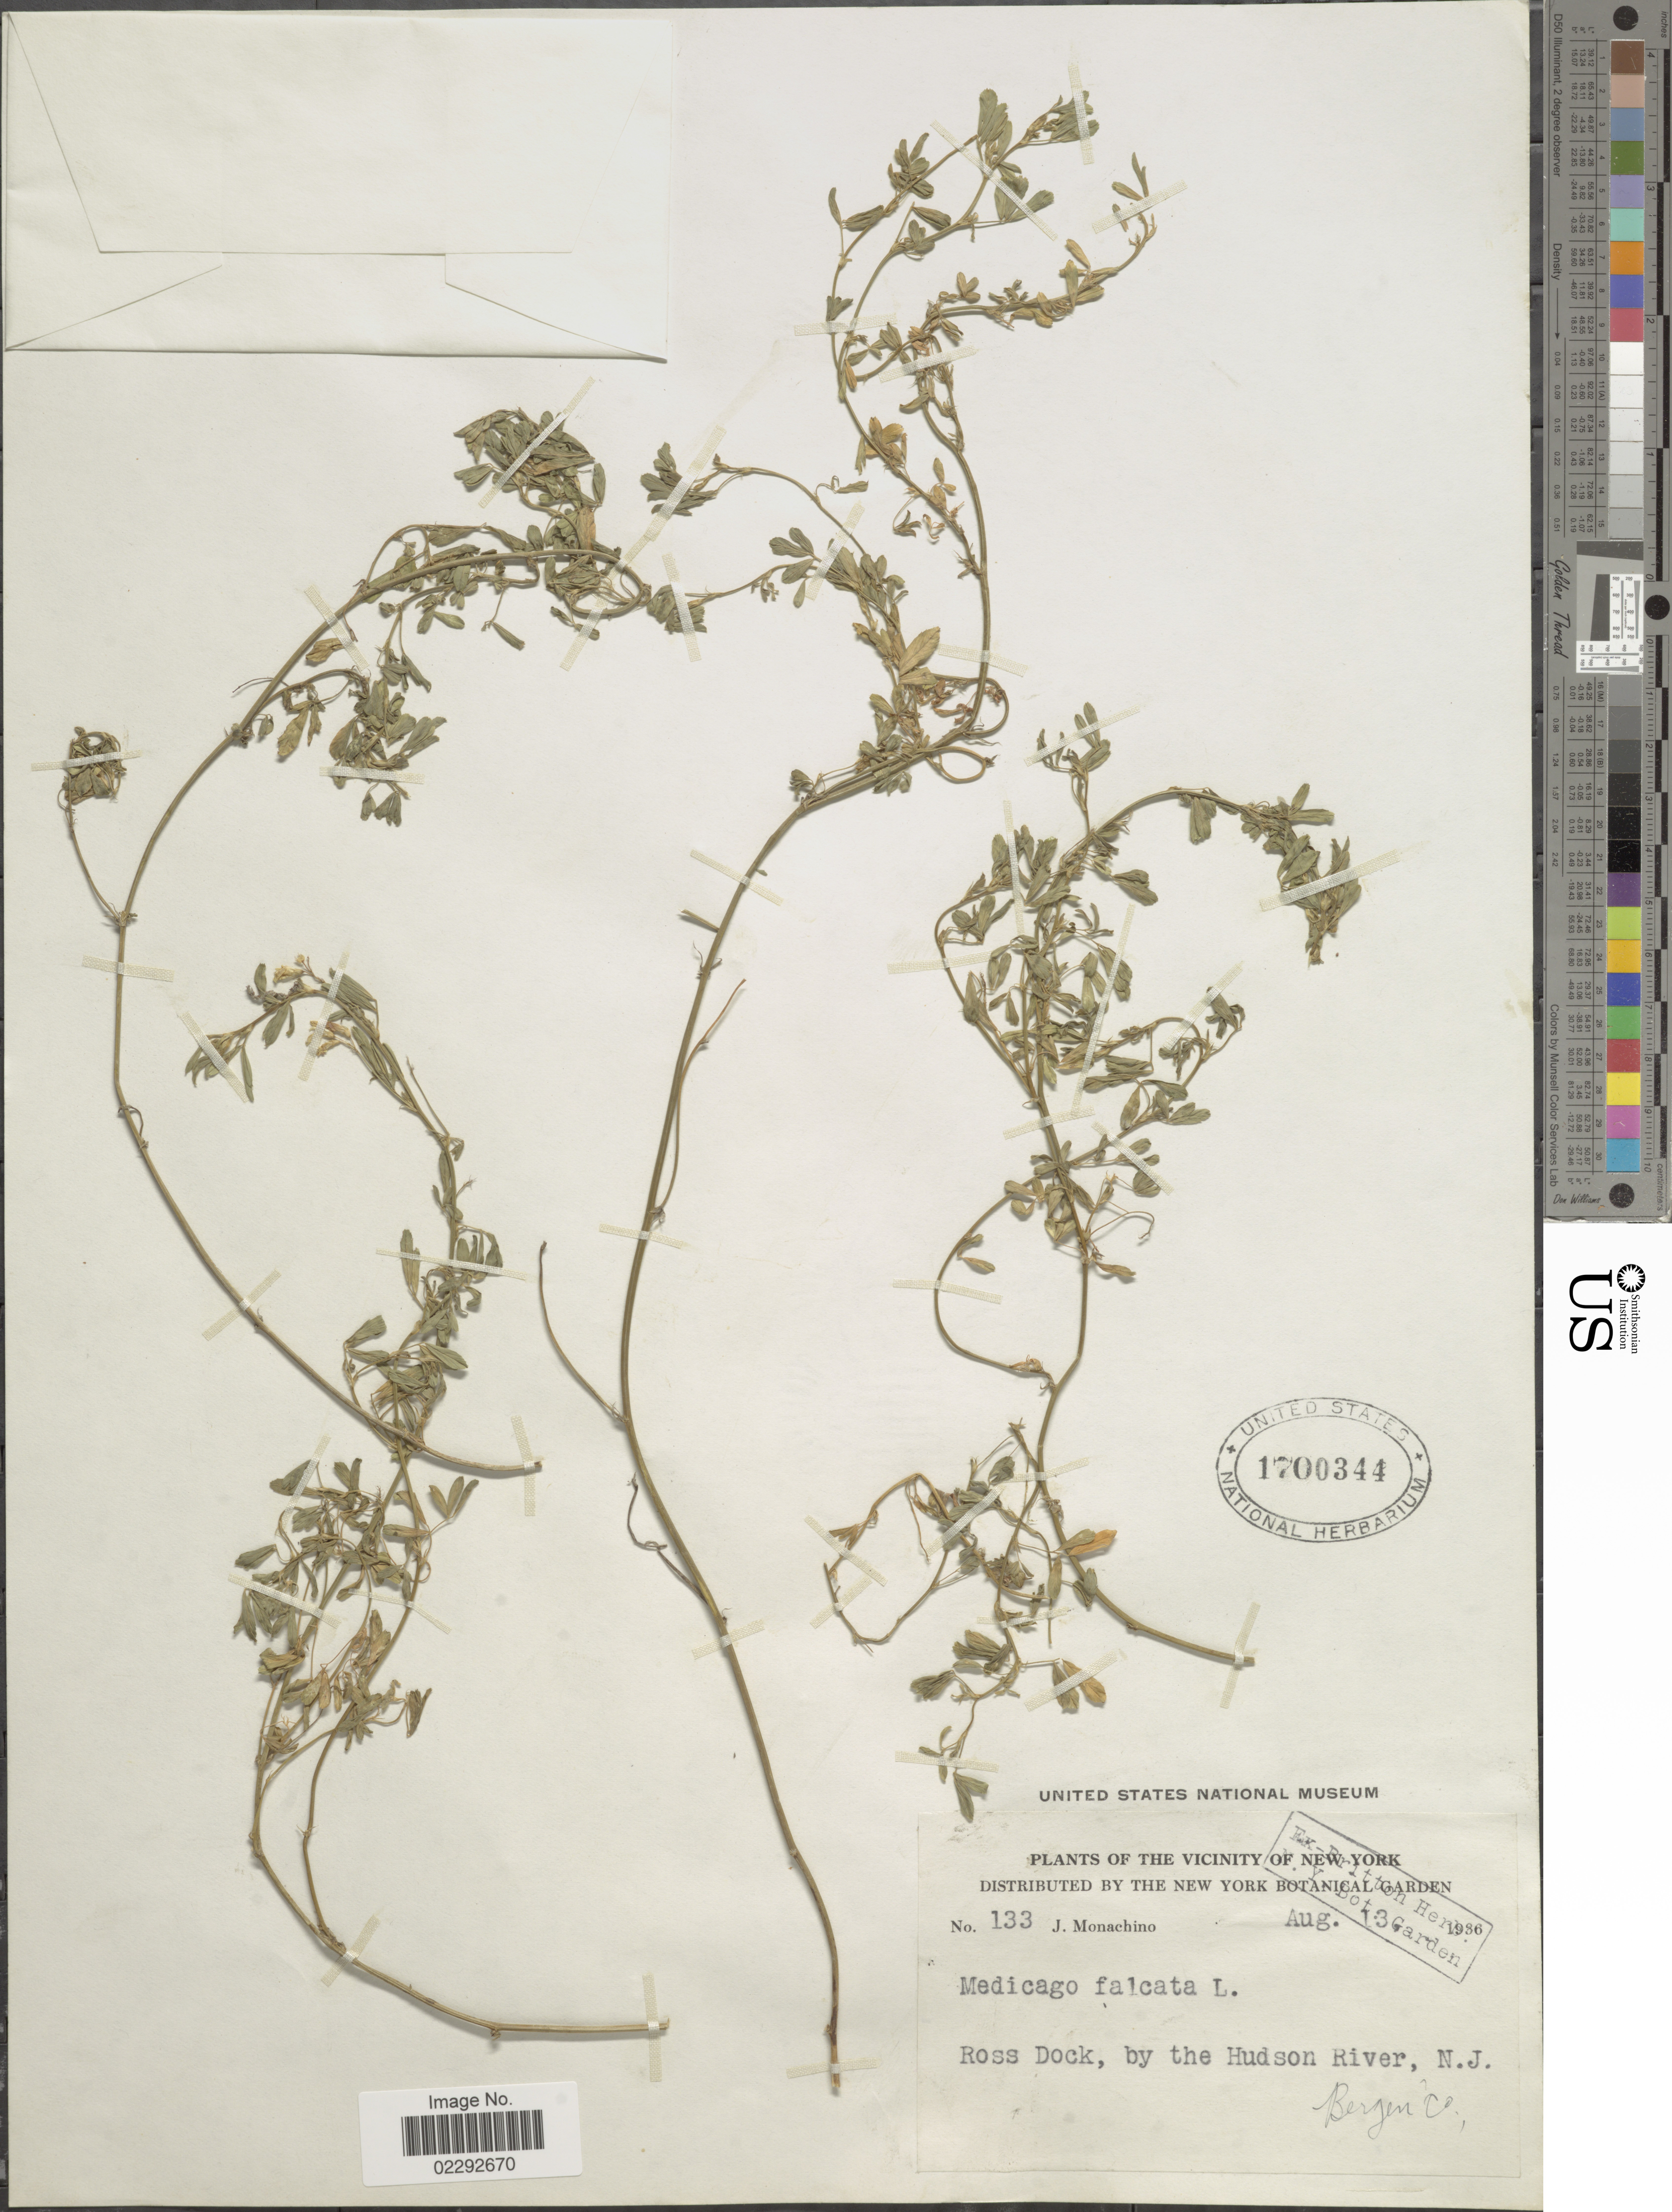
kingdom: Plantae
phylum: Tracheophyta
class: Magnoliopsida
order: Fabales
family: Fabaceae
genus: Medicago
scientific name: Medicago falcata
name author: L.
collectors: J. V. Monachino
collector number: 133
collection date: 1936-08-13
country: United States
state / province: New Jersey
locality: Ross Dock, by the Hudson River, N. J. Bergen Co. Vicinity of New York [unsure placement]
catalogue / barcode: US 1700344